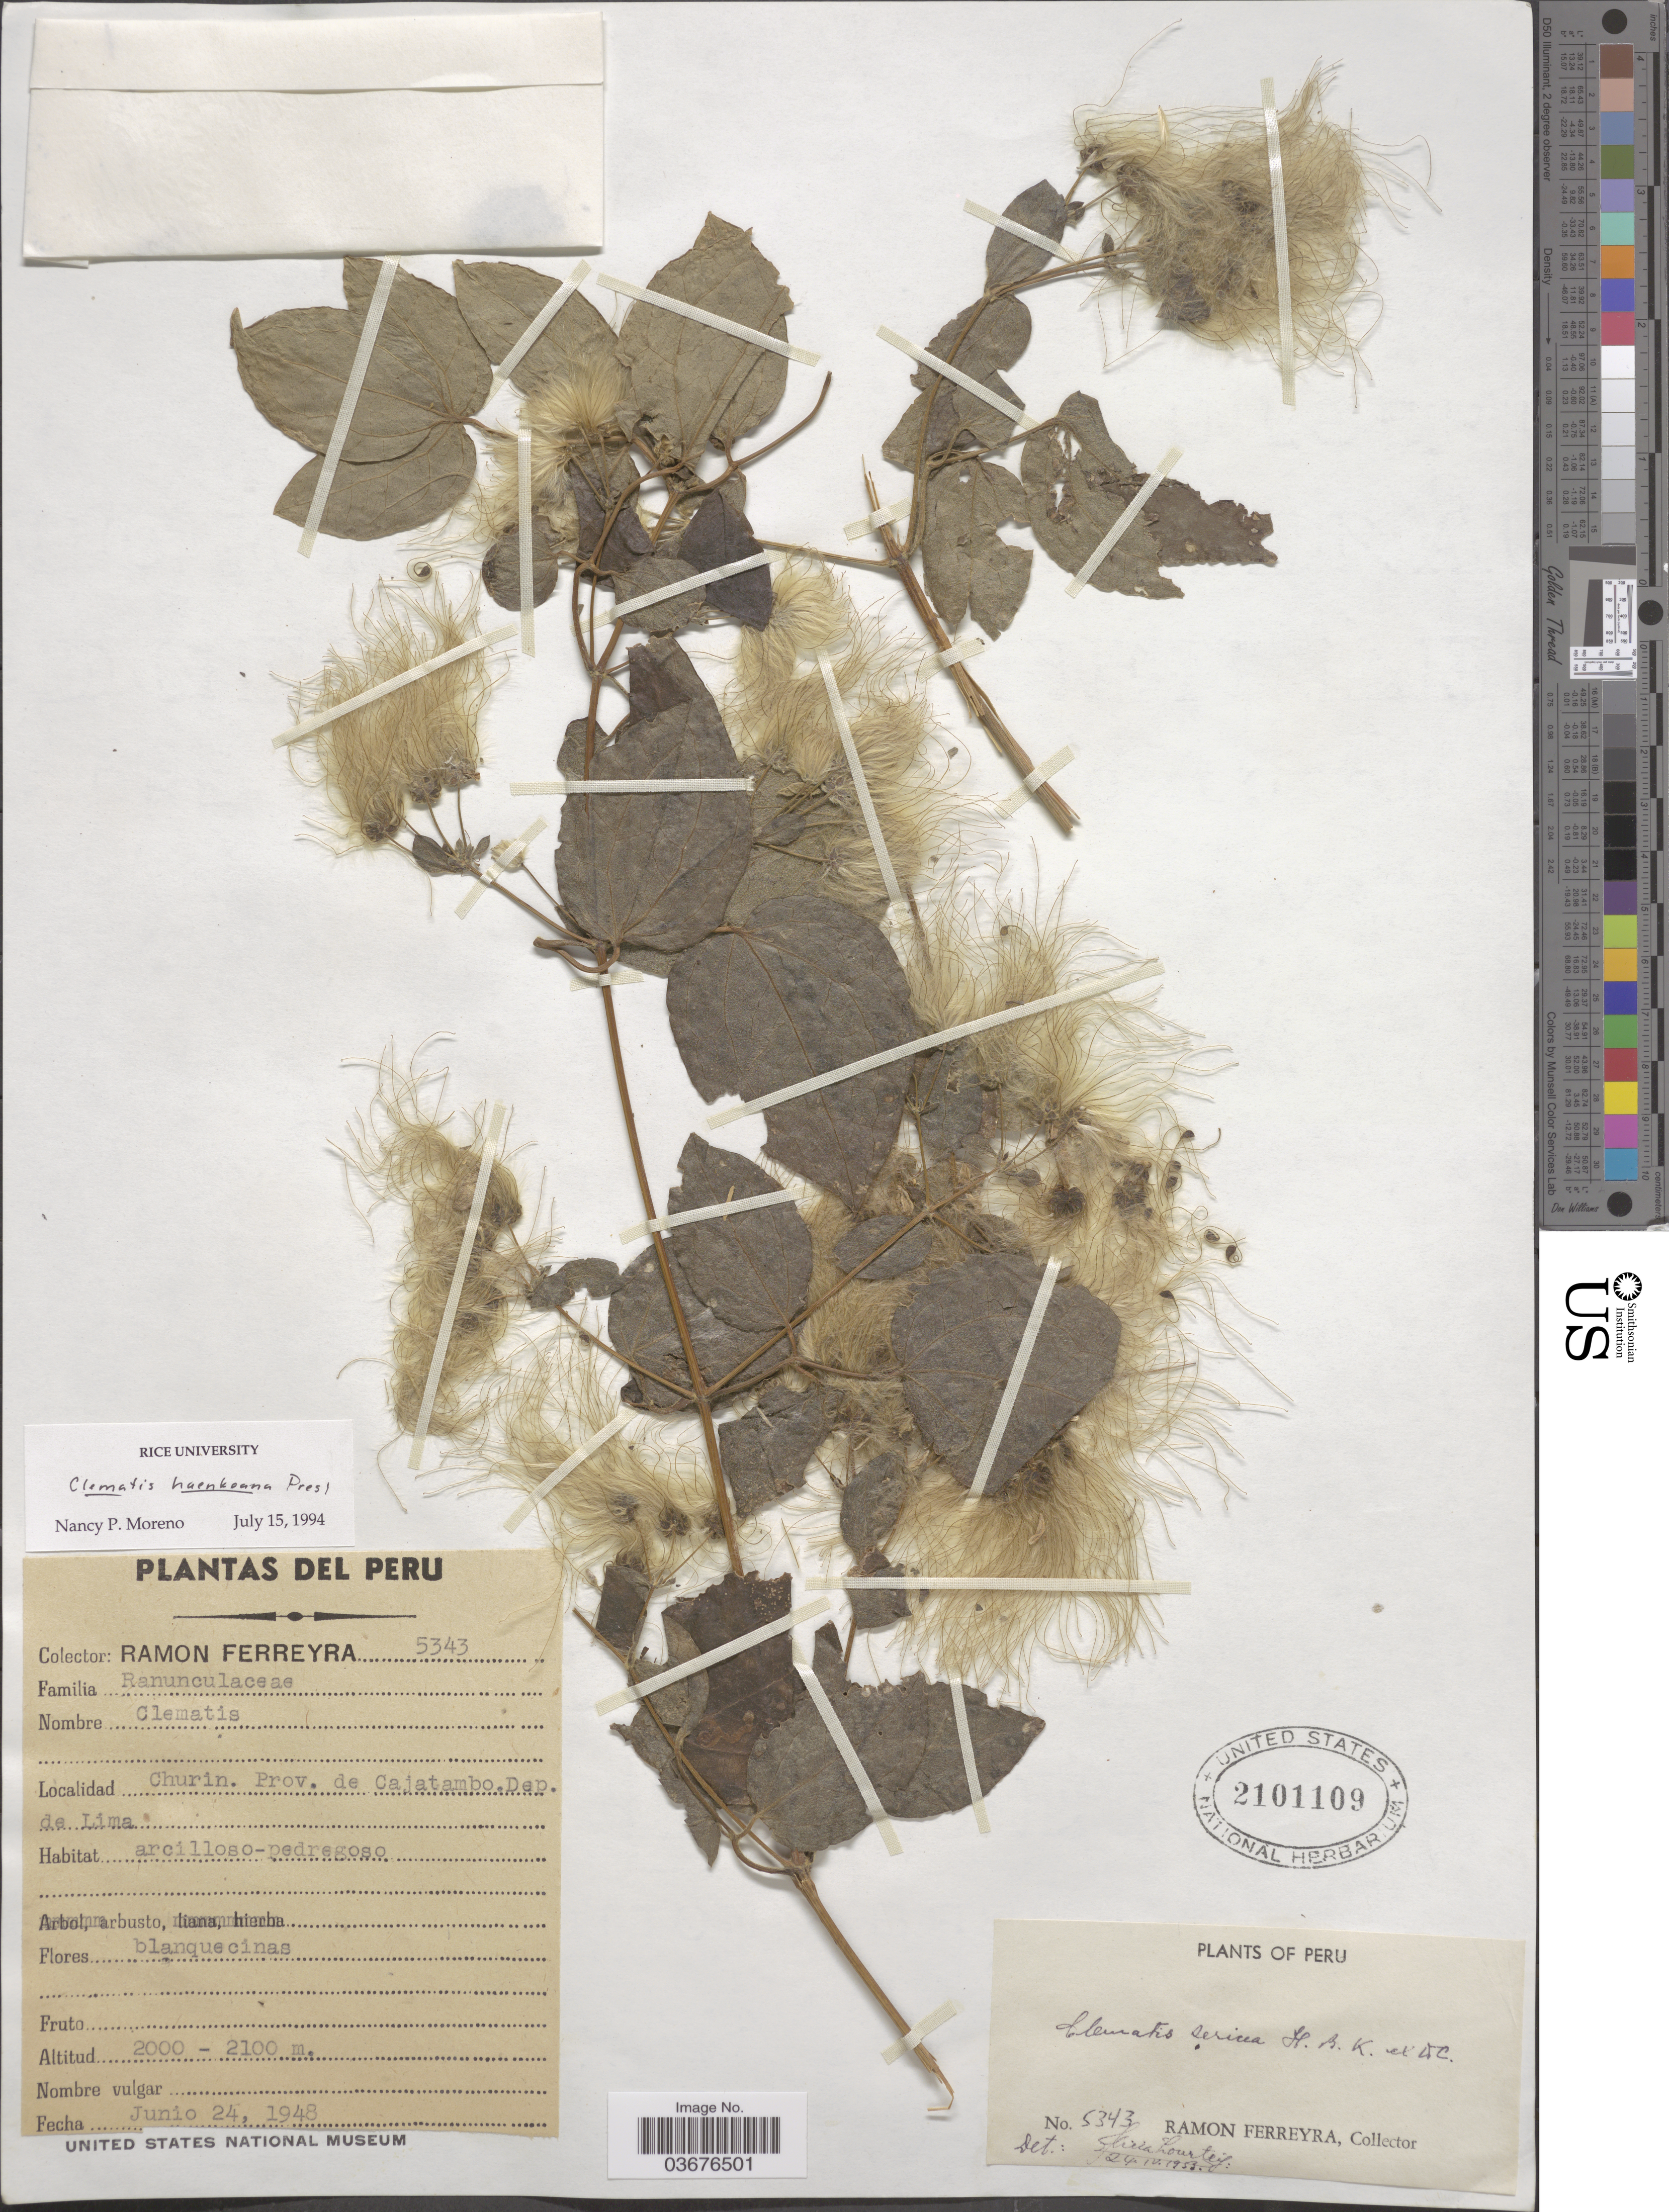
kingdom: Plantae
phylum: Tracheophyta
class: Magnoliopsida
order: Ranunculales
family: Ranunculaceae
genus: Clematis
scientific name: Clematis haenkeana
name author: C. Presl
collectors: R. A. Ferreyra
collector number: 5343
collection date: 1948-06-24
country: Peru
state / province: Lima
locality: Churin. Prov. de Cajatambo. Dep. de Lima.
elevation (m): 2000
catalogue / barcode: US 2101109